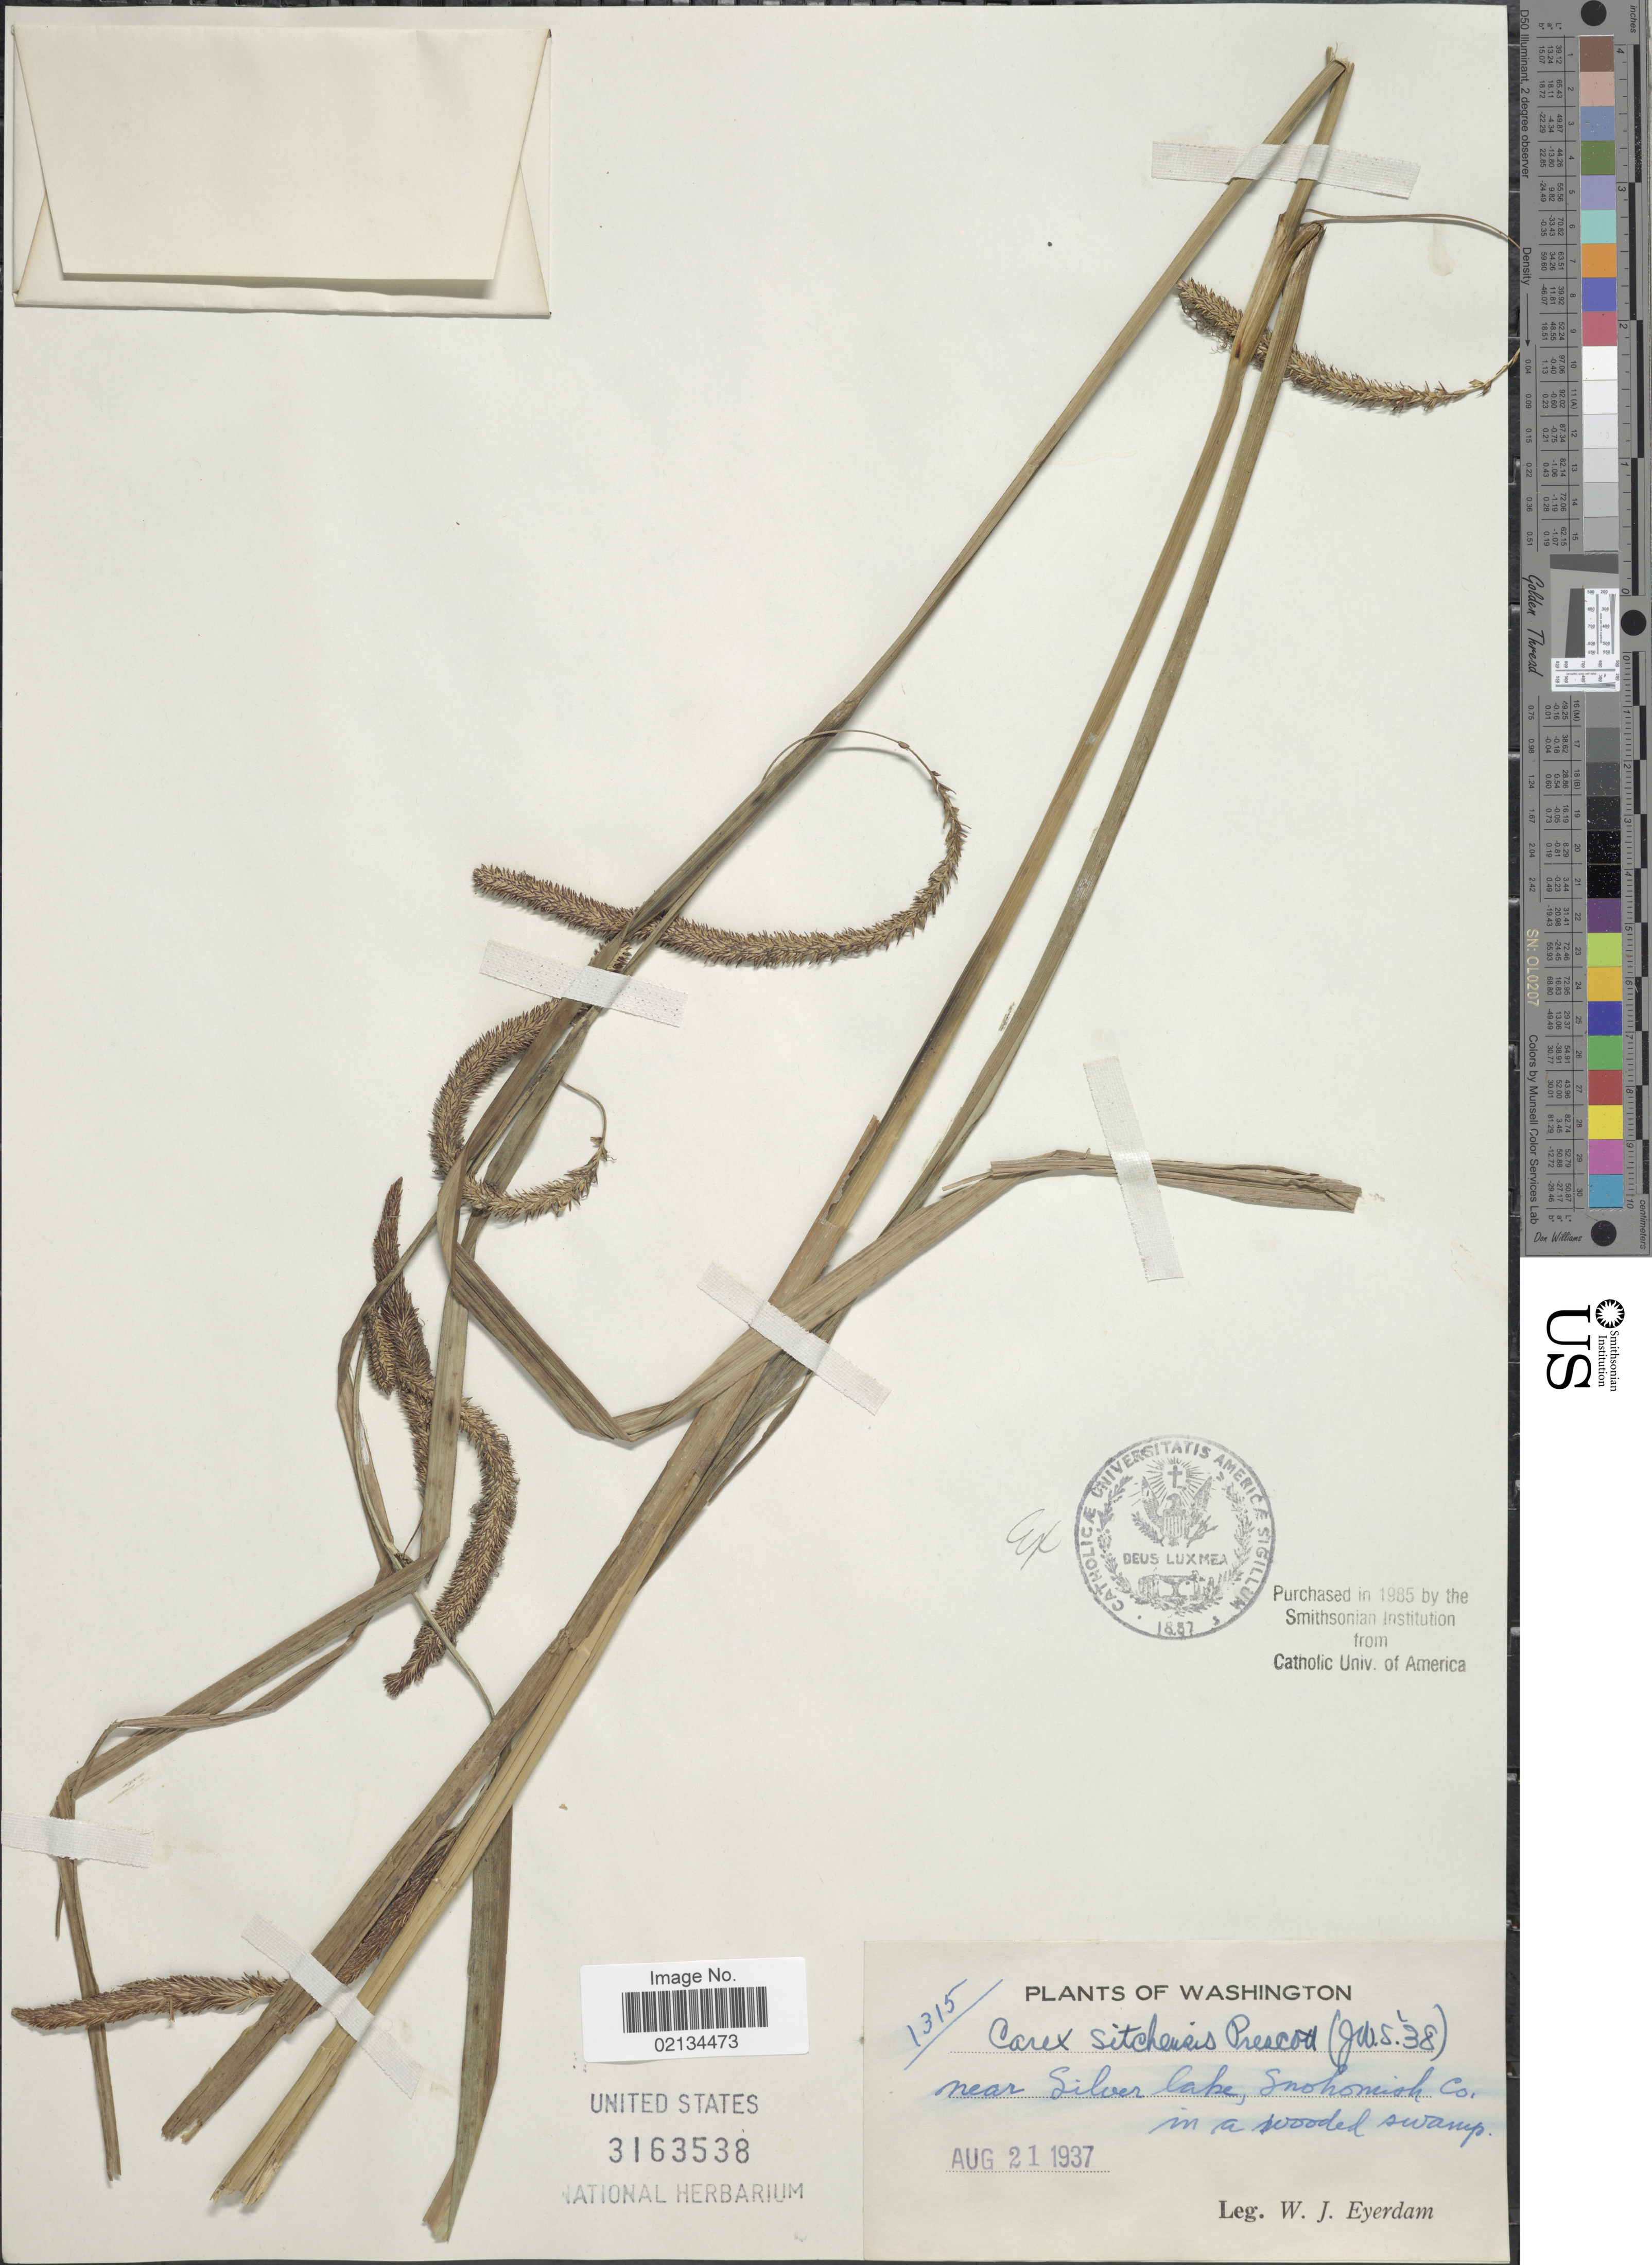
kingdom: Plantae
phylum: Tracheophyta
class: Liliopsida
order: Poales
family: Cyperaceae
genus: Carex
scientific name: Carex aquatilis var. dives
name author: (Holm) Kük.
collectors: W. J. Eyerdam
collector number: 1315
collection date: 1937-08-21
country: United States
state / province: Washington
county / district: Snohomish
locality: Near Silver lake, Snohomish Co. in a wooded swamp.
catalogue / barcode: US 3163538